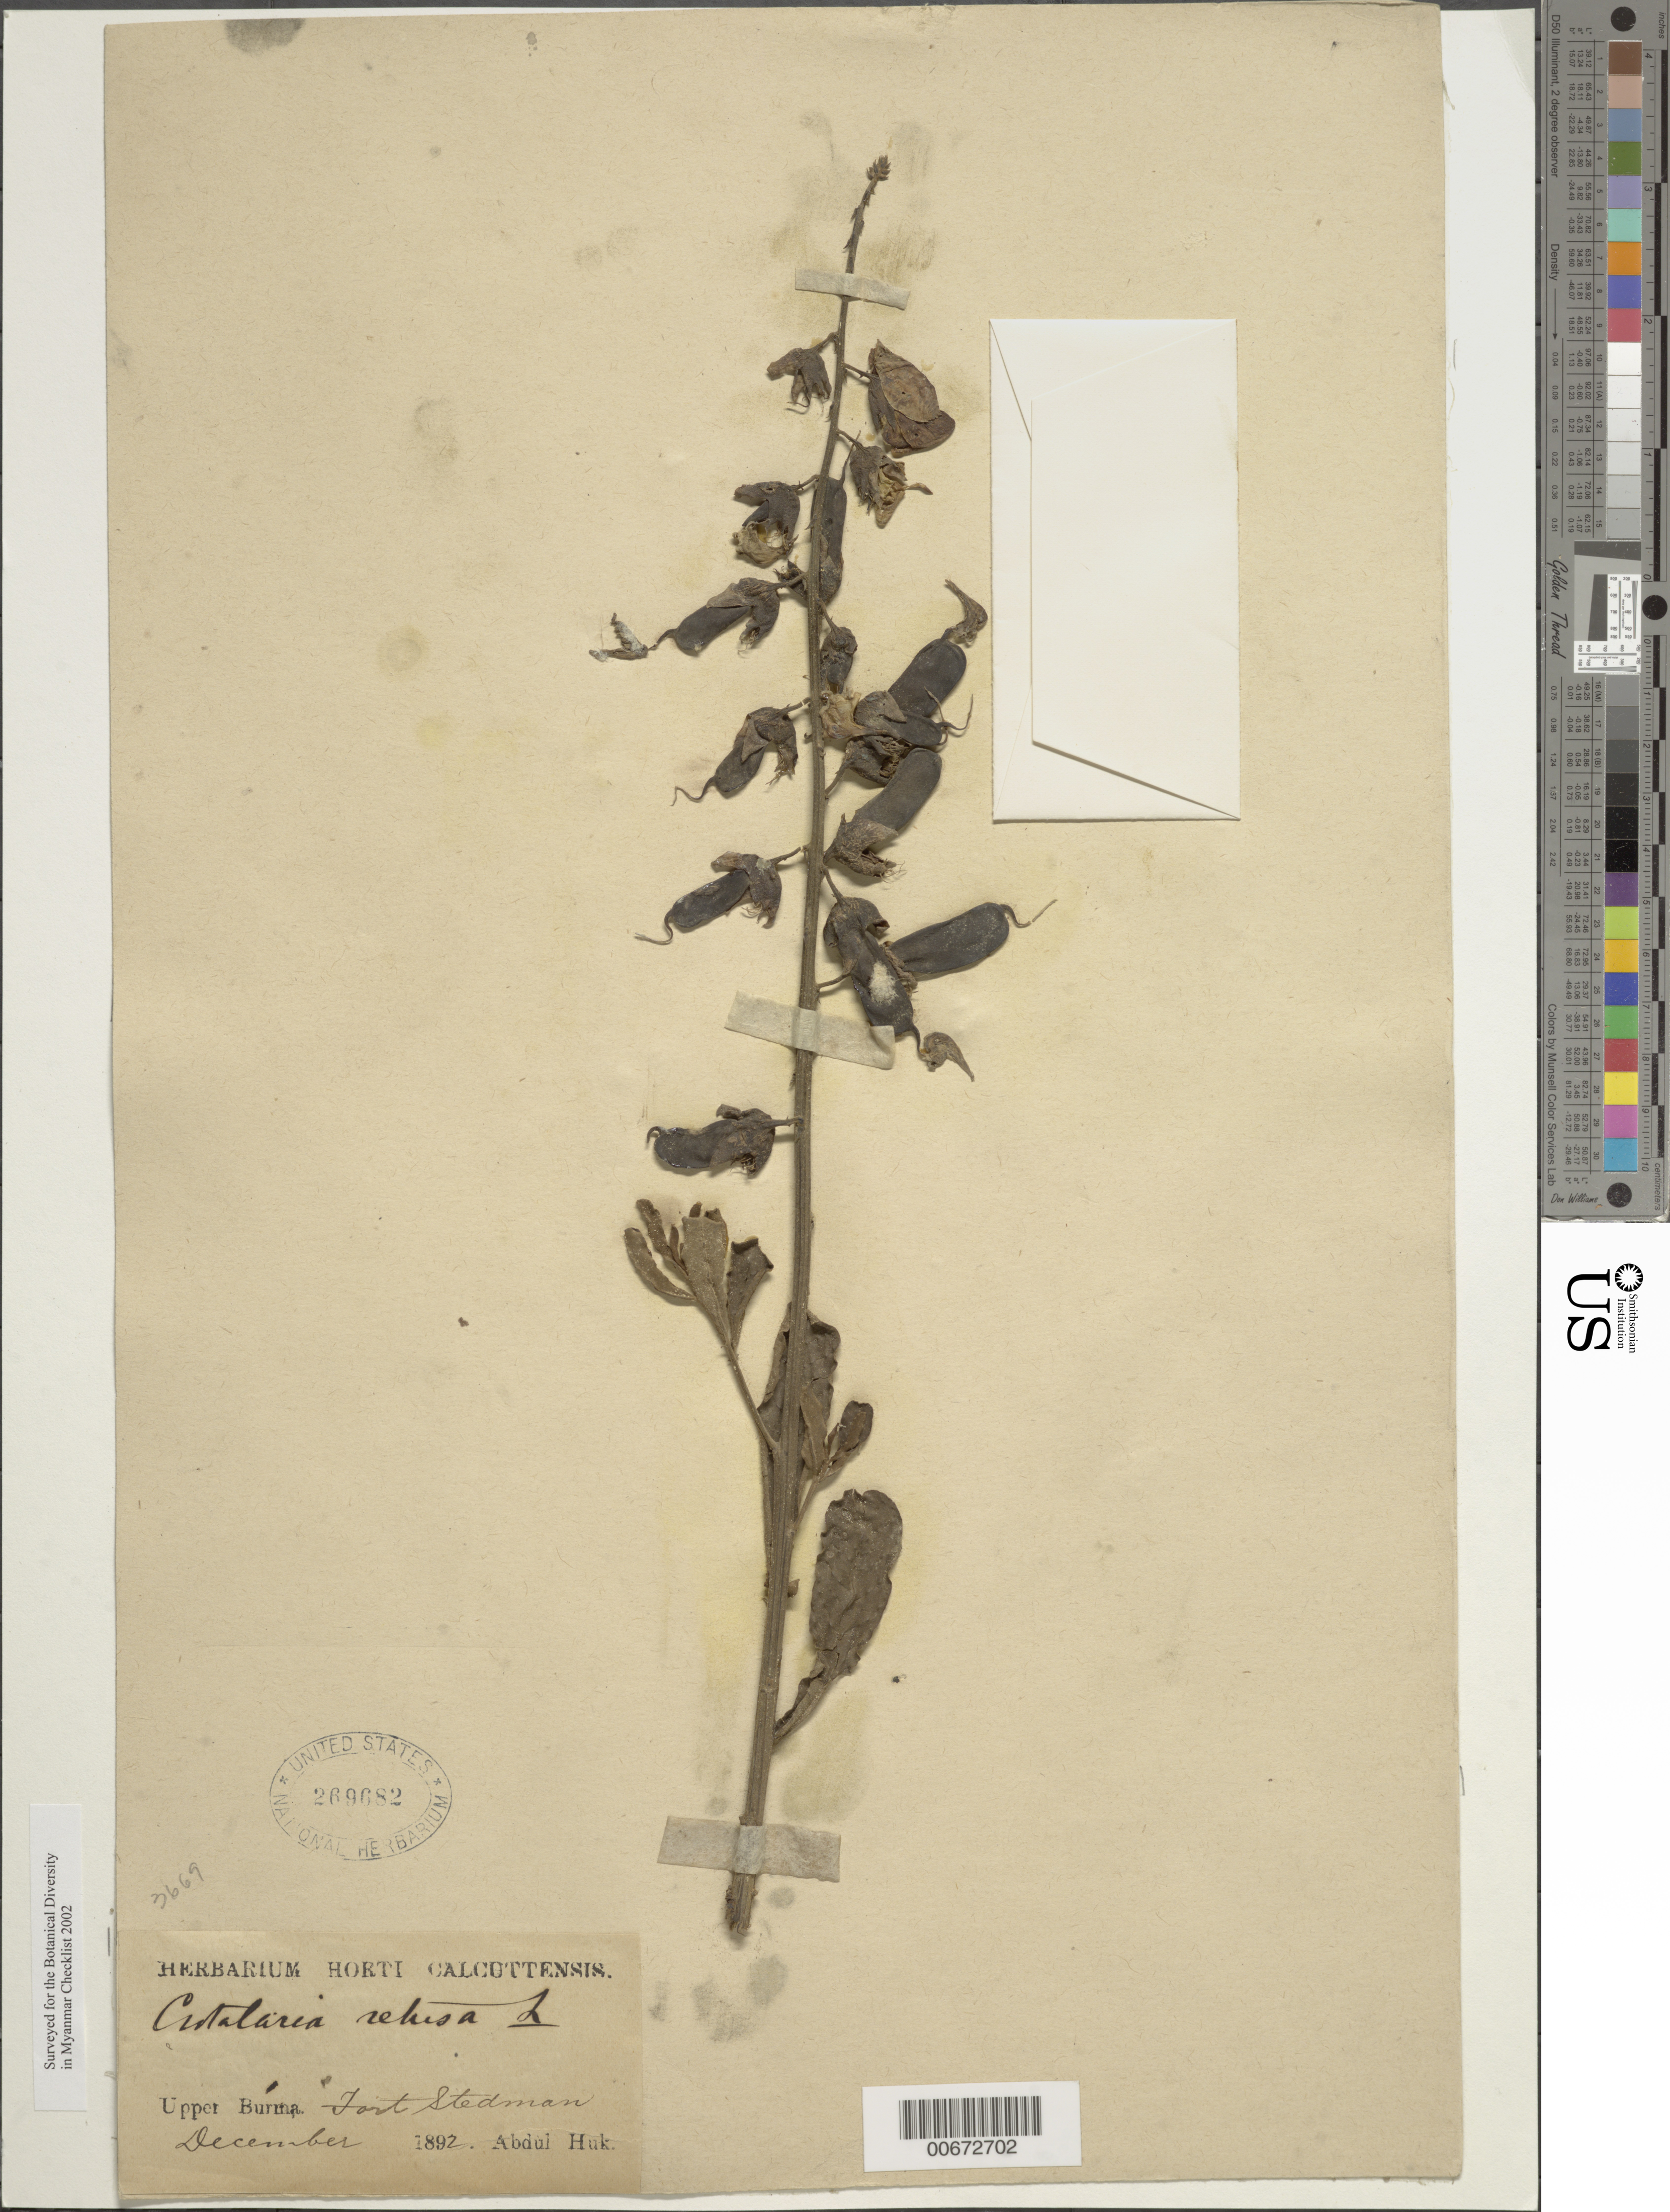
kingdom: Plantae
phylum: Tracheophyta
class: Magnoliopsida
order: Fabales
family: Fabaceae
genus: Crotalaria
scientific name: Crotalaria retusa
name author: L.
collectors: A. Huk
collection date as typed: Dec 1892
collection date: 1892-12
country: Myanmar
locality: Upper Burma, Ft. Stedman.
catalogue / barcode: US 269682